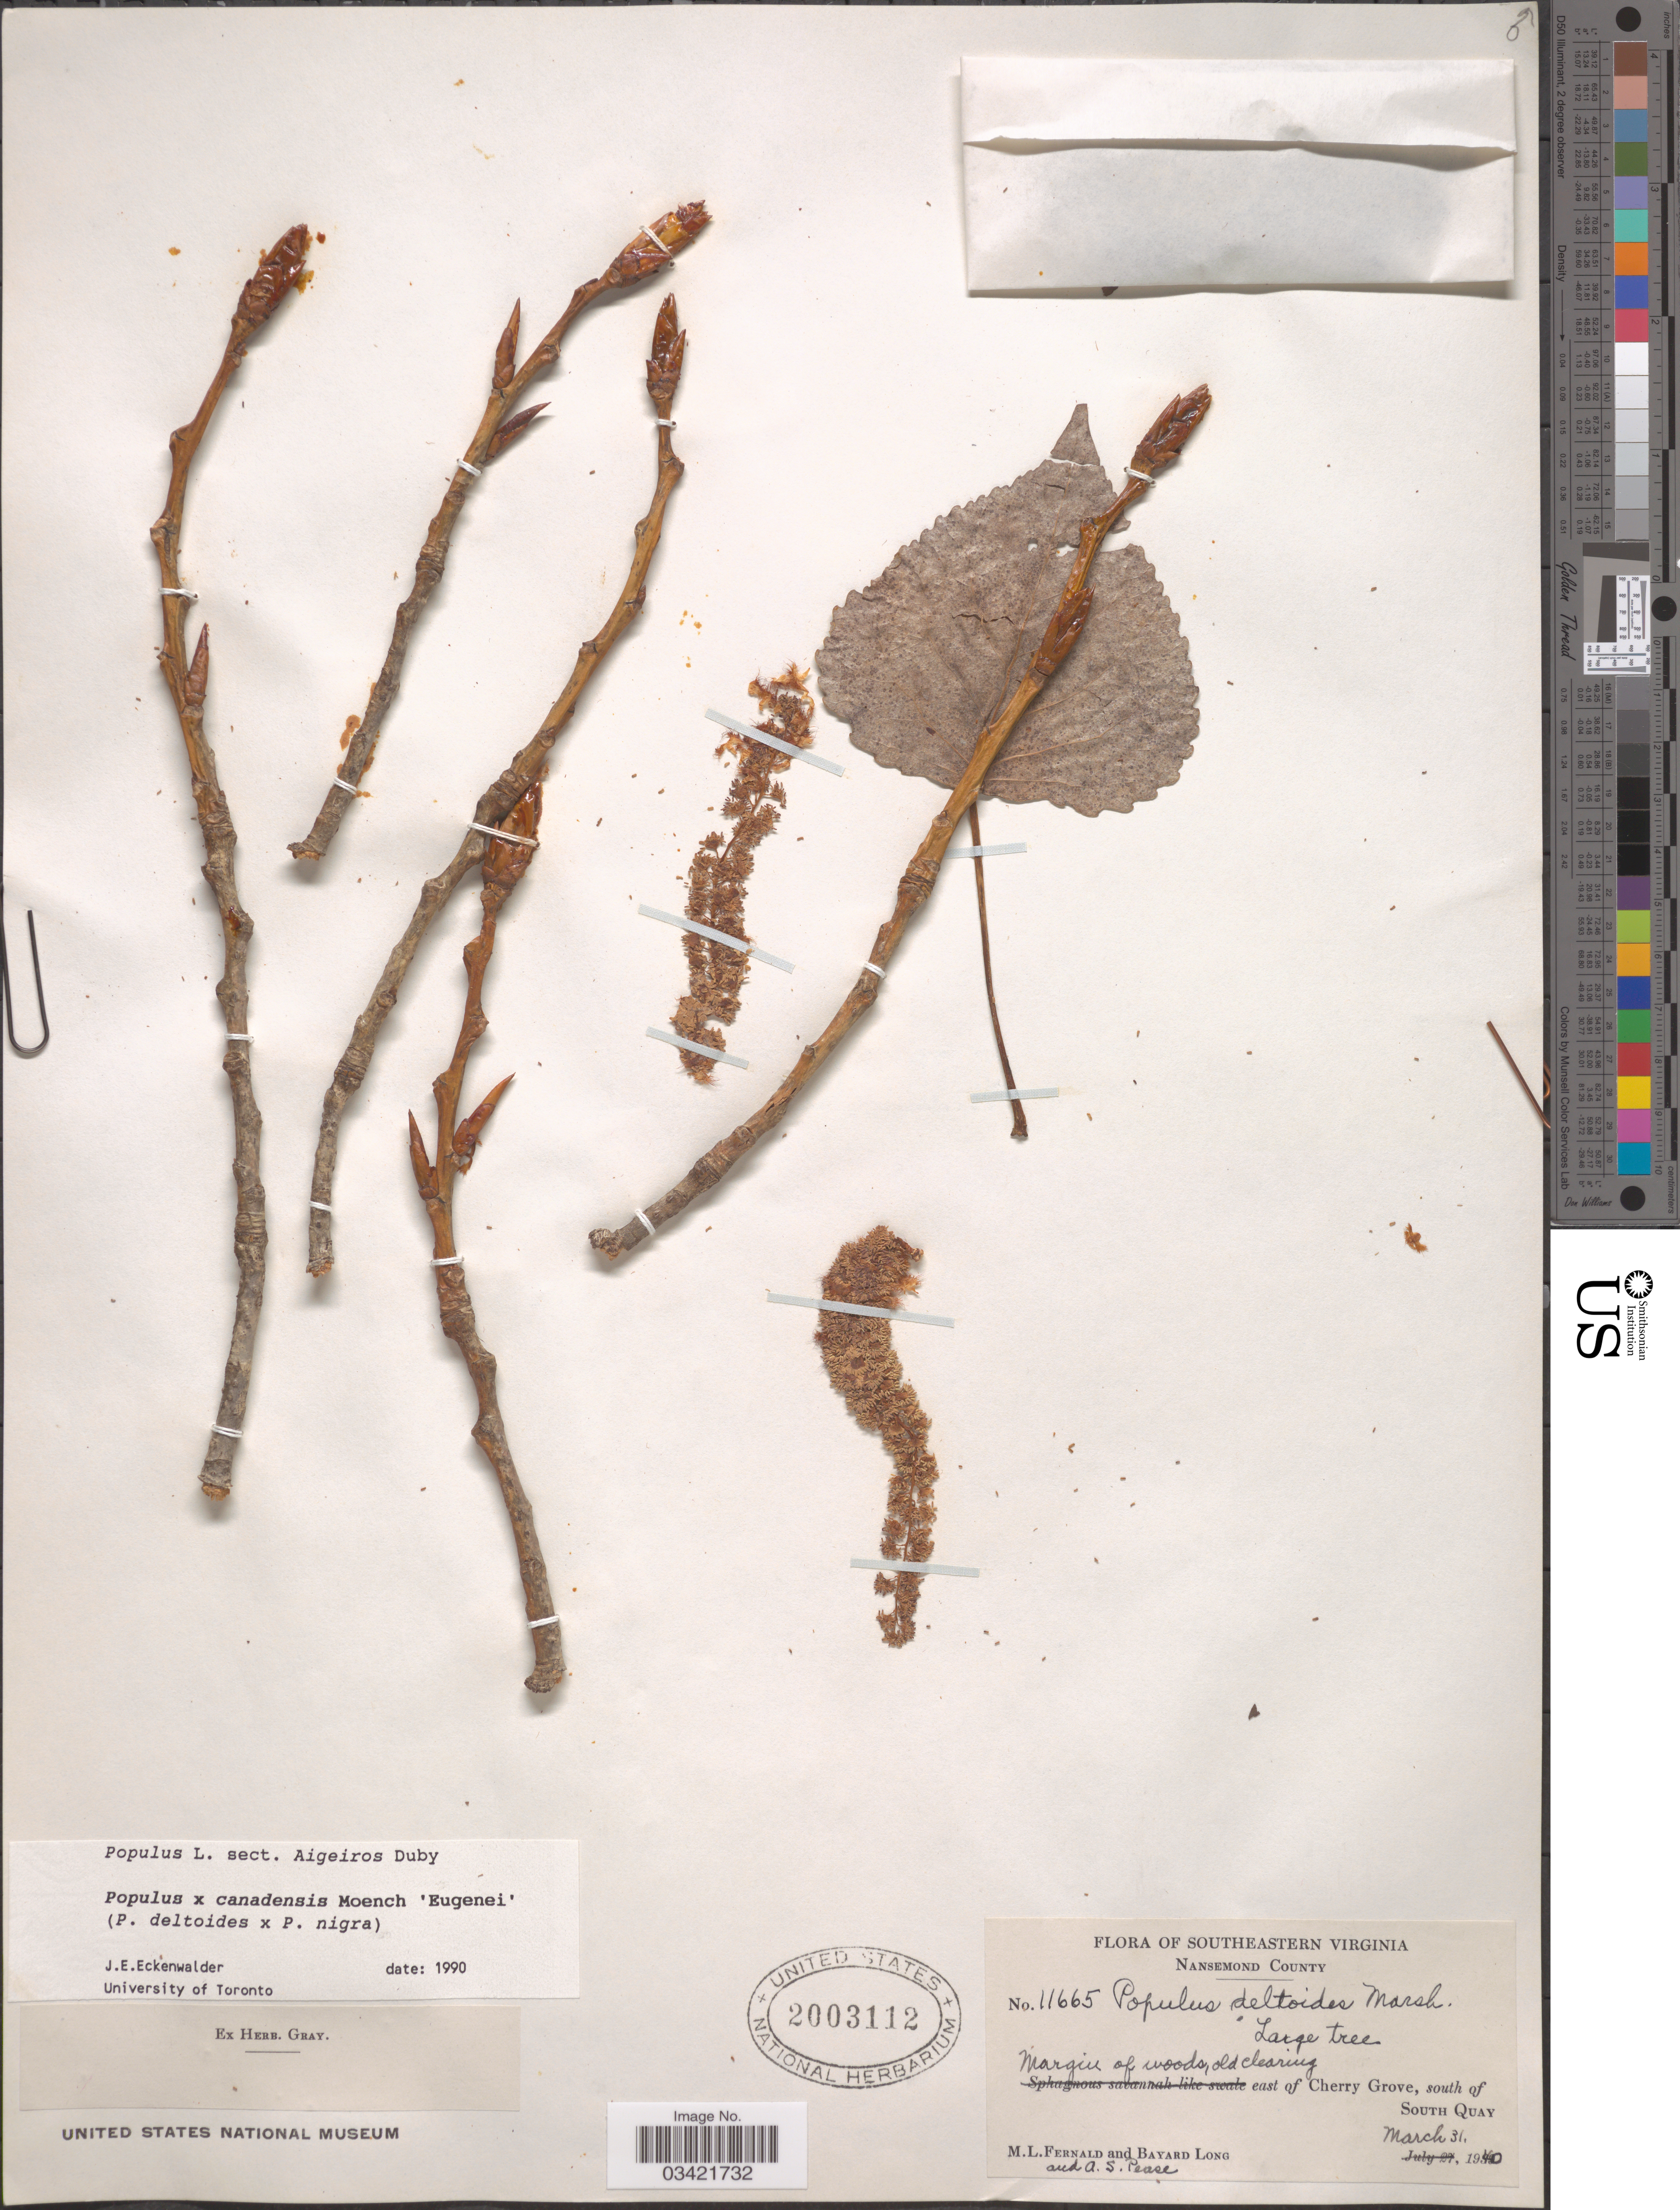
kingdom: Plantae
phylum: Tracheophyta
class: Magnoliopsida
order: Malpighiales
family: Salicaceae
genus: Populus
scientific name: Populus canadensis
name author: Moench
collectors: M. L. Fernald, B. Long & A. S. Pease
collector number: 11665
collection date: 1940-03-31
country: United States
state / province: Virginia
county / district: City of Suffolk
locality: Southeastern Virginia. Nansemond County. Margin of woods, old clearing east of Cherry Grove, south of South Quay.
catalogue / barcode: US 2003112